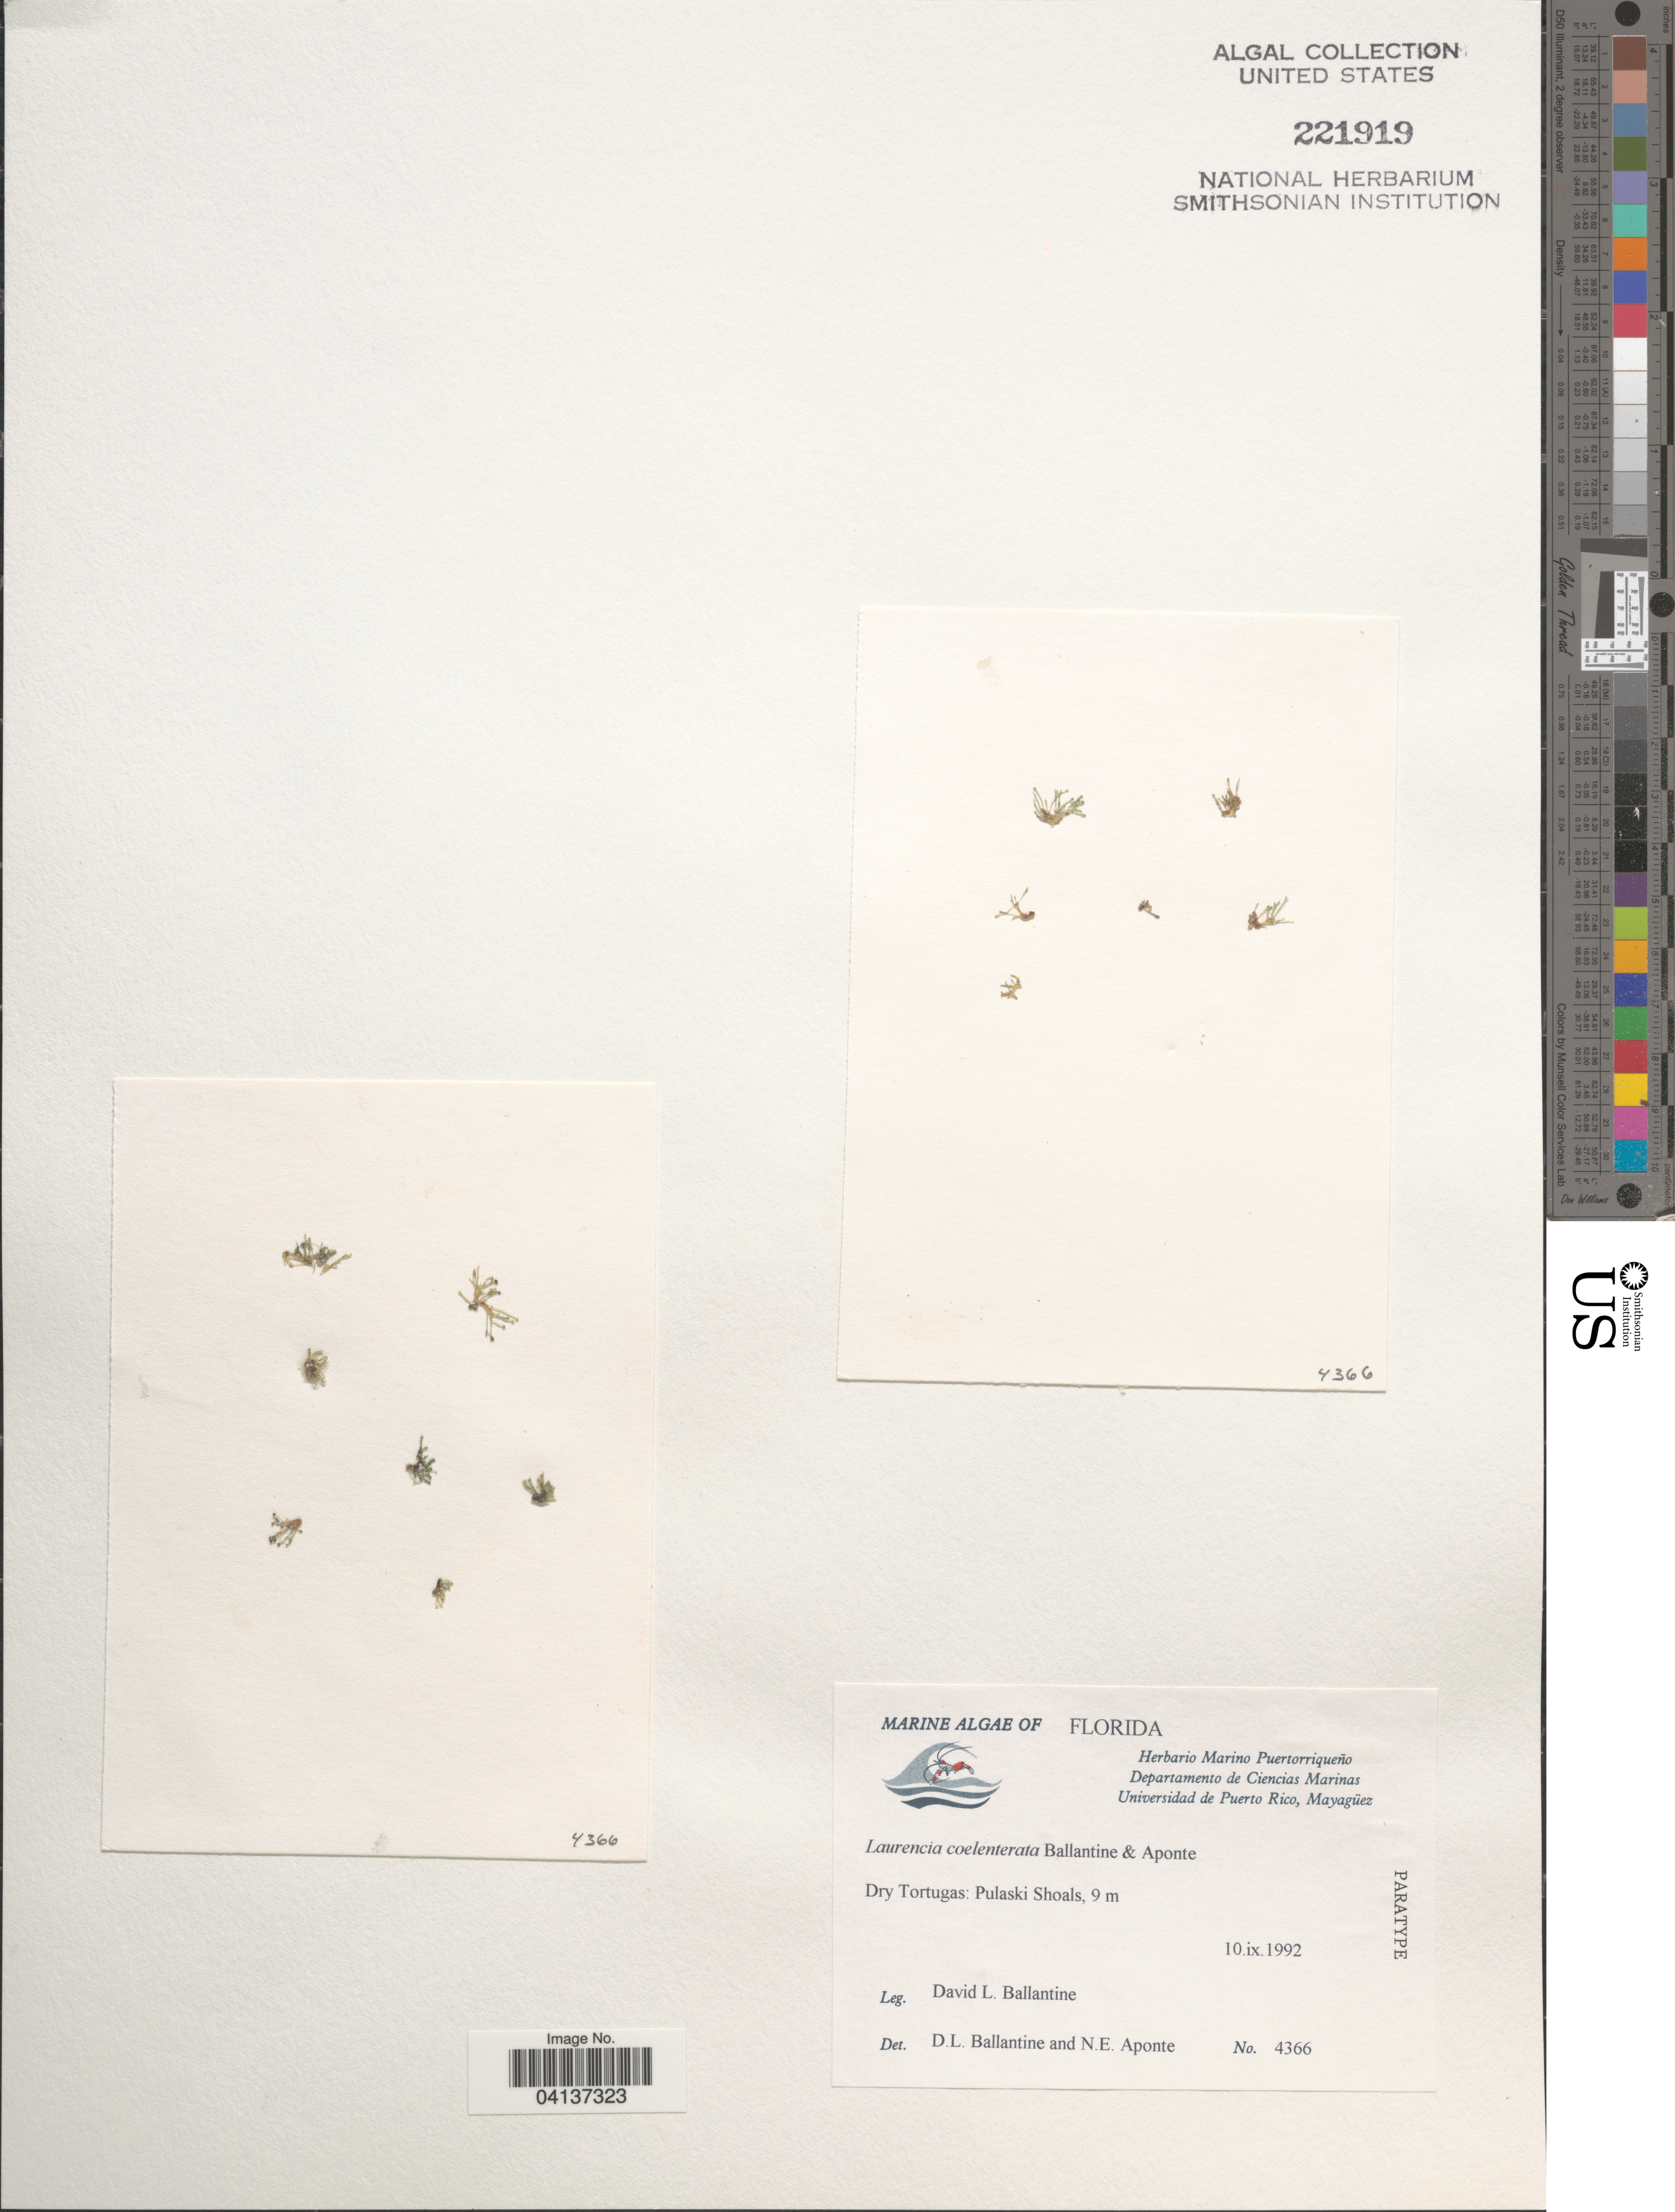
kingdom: Plantae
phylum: Rhodophyta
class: Florideophyceae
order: Ceramiales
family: Rhodomelaceae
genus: Osmundea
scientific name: Osmundea coelenterata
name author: (D.L.Ballantine & N.E.Aponte) M.T. Fujii et al.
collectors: D.L. Ballantine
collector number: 4366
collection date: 1992-09-10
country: United States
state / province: Florida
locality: Dry Tortugas: Pulaski Shoals.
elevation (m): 9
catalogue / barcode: US 221919